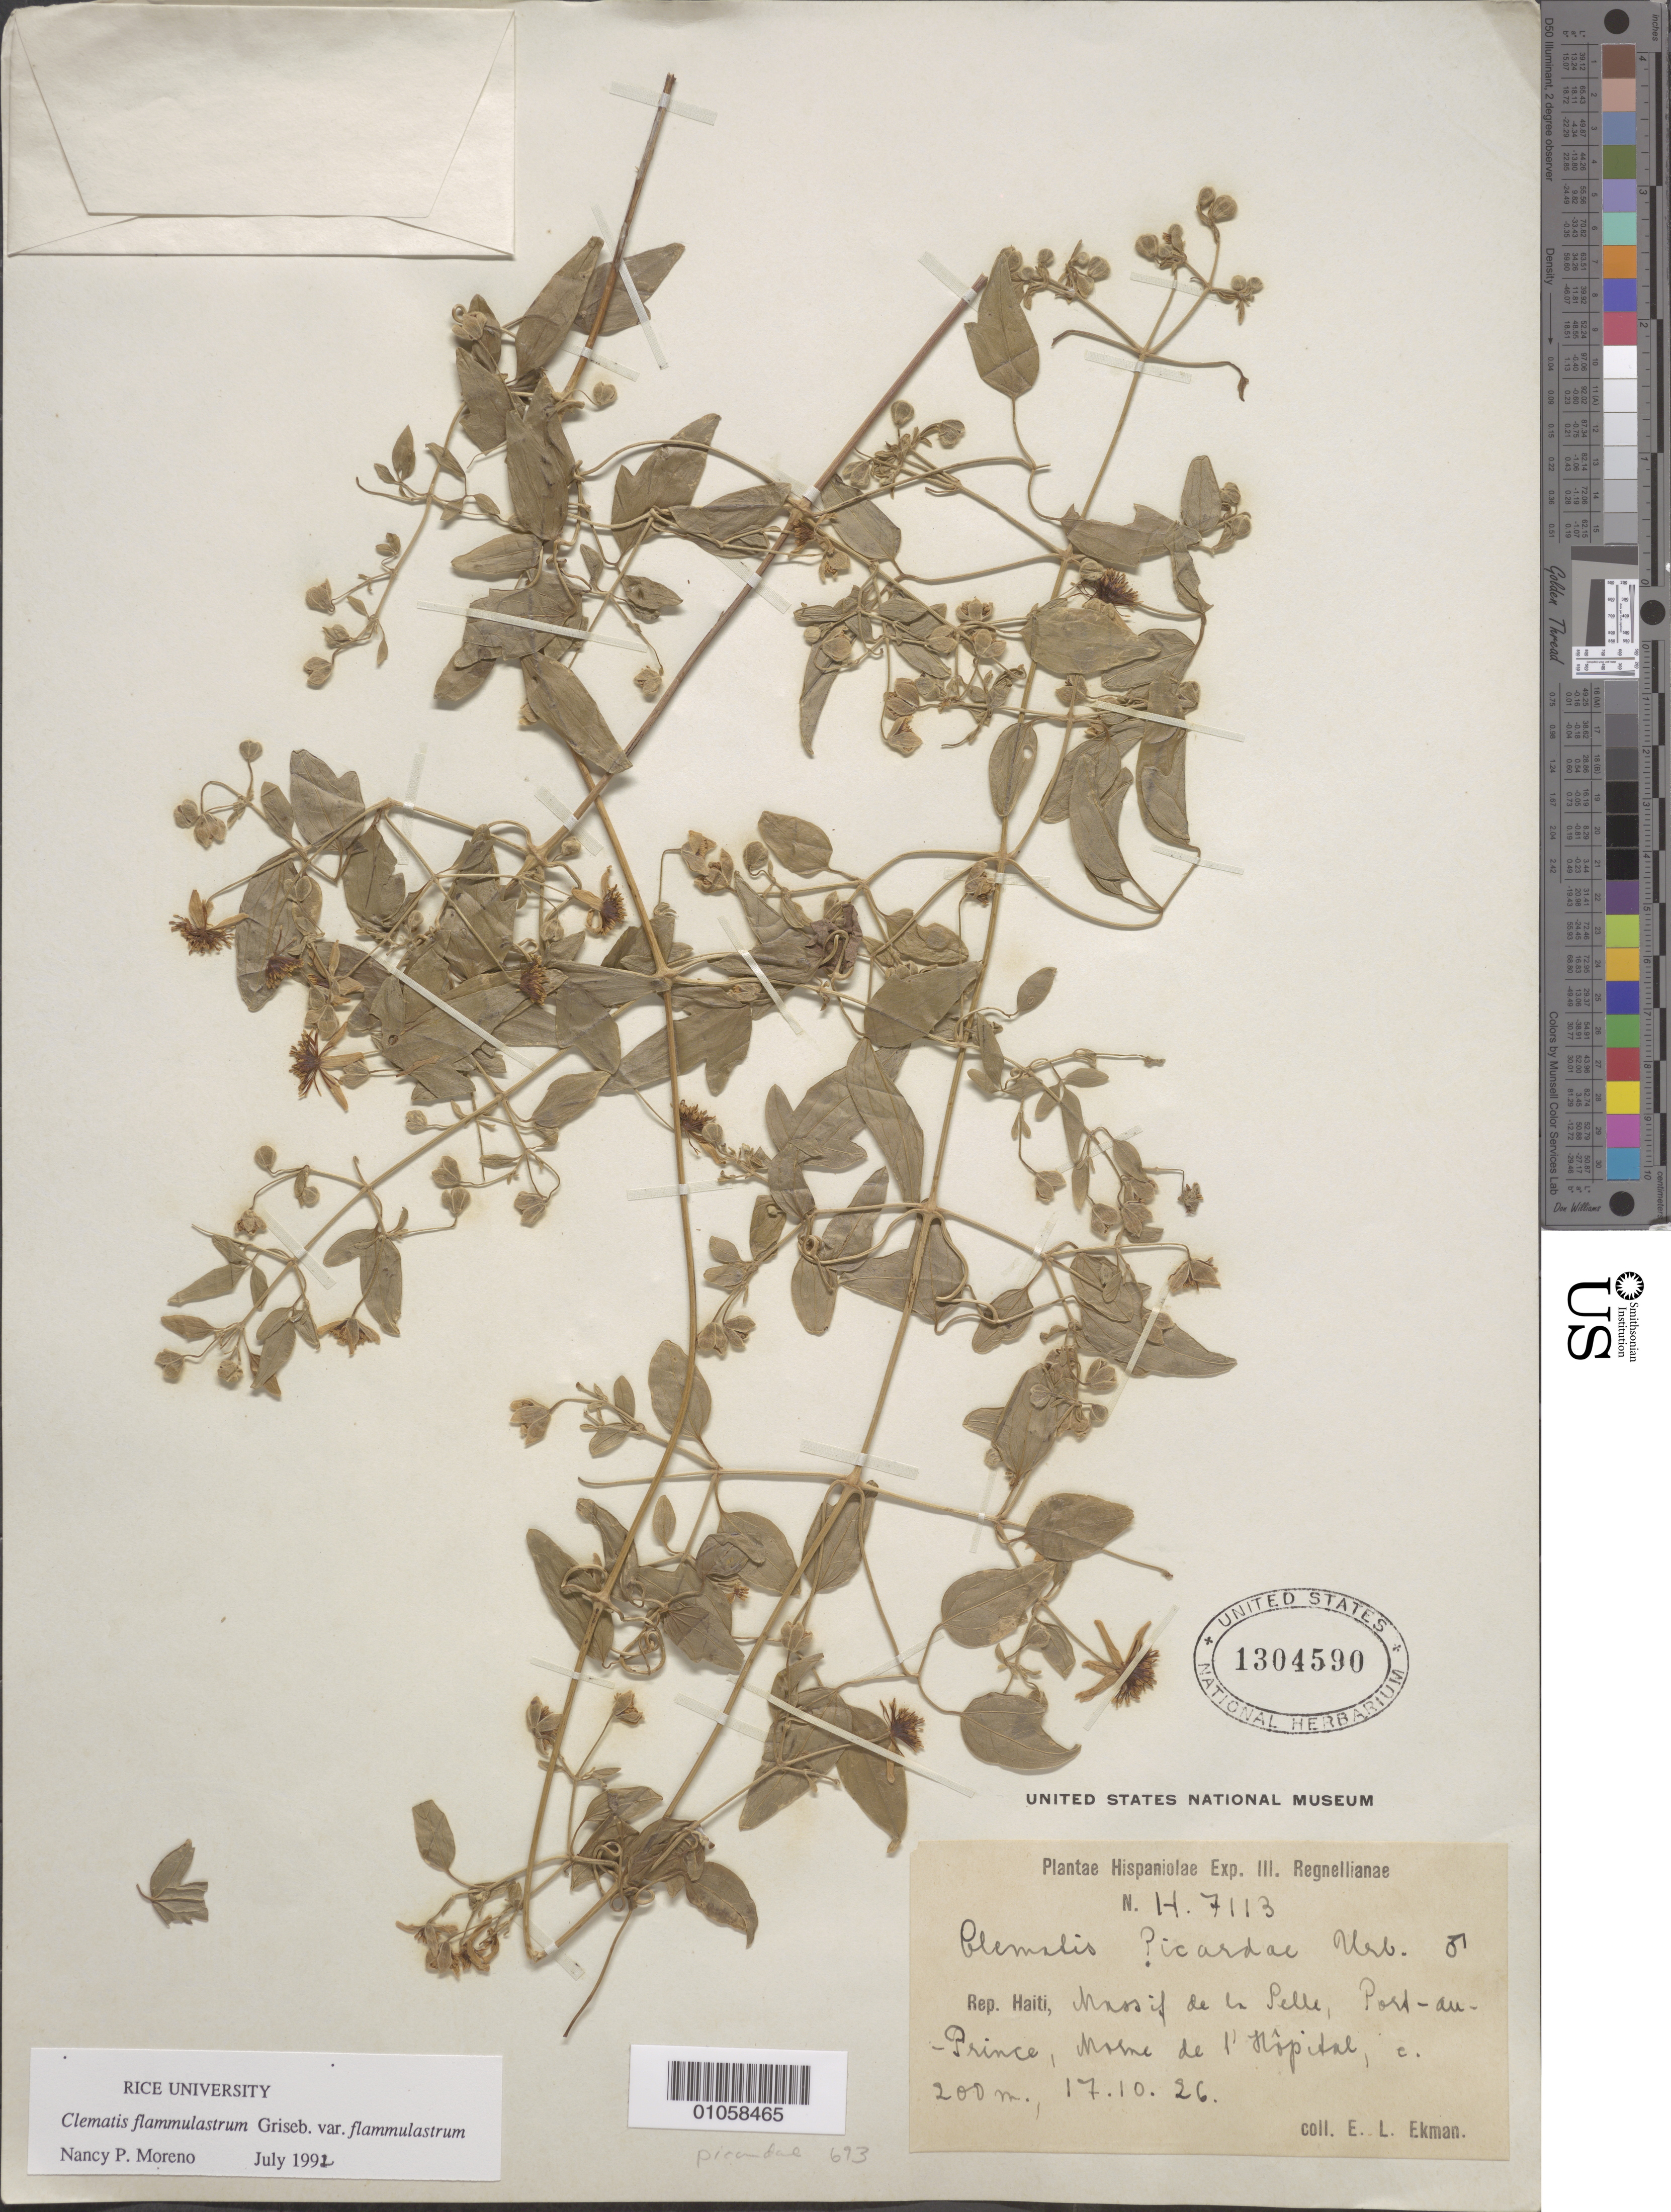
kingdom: Plantae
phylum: Tracheophyta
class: Magnoliopsida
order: Ranunculales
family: Ranunculaceae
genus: Clematis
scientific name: Clematis flammulastrum var. flammulastrum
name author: Griseb.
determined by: Moreno, N. P.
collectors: E. L. Ekman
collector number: H 7113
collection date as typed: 17 Oct 1926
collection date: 1926-10-17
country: Haiti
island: Hispaniola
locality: Massif de la Selle, Port-au-Prince, Morne de l'Hôpital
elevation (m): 200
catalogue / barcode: US 1304590